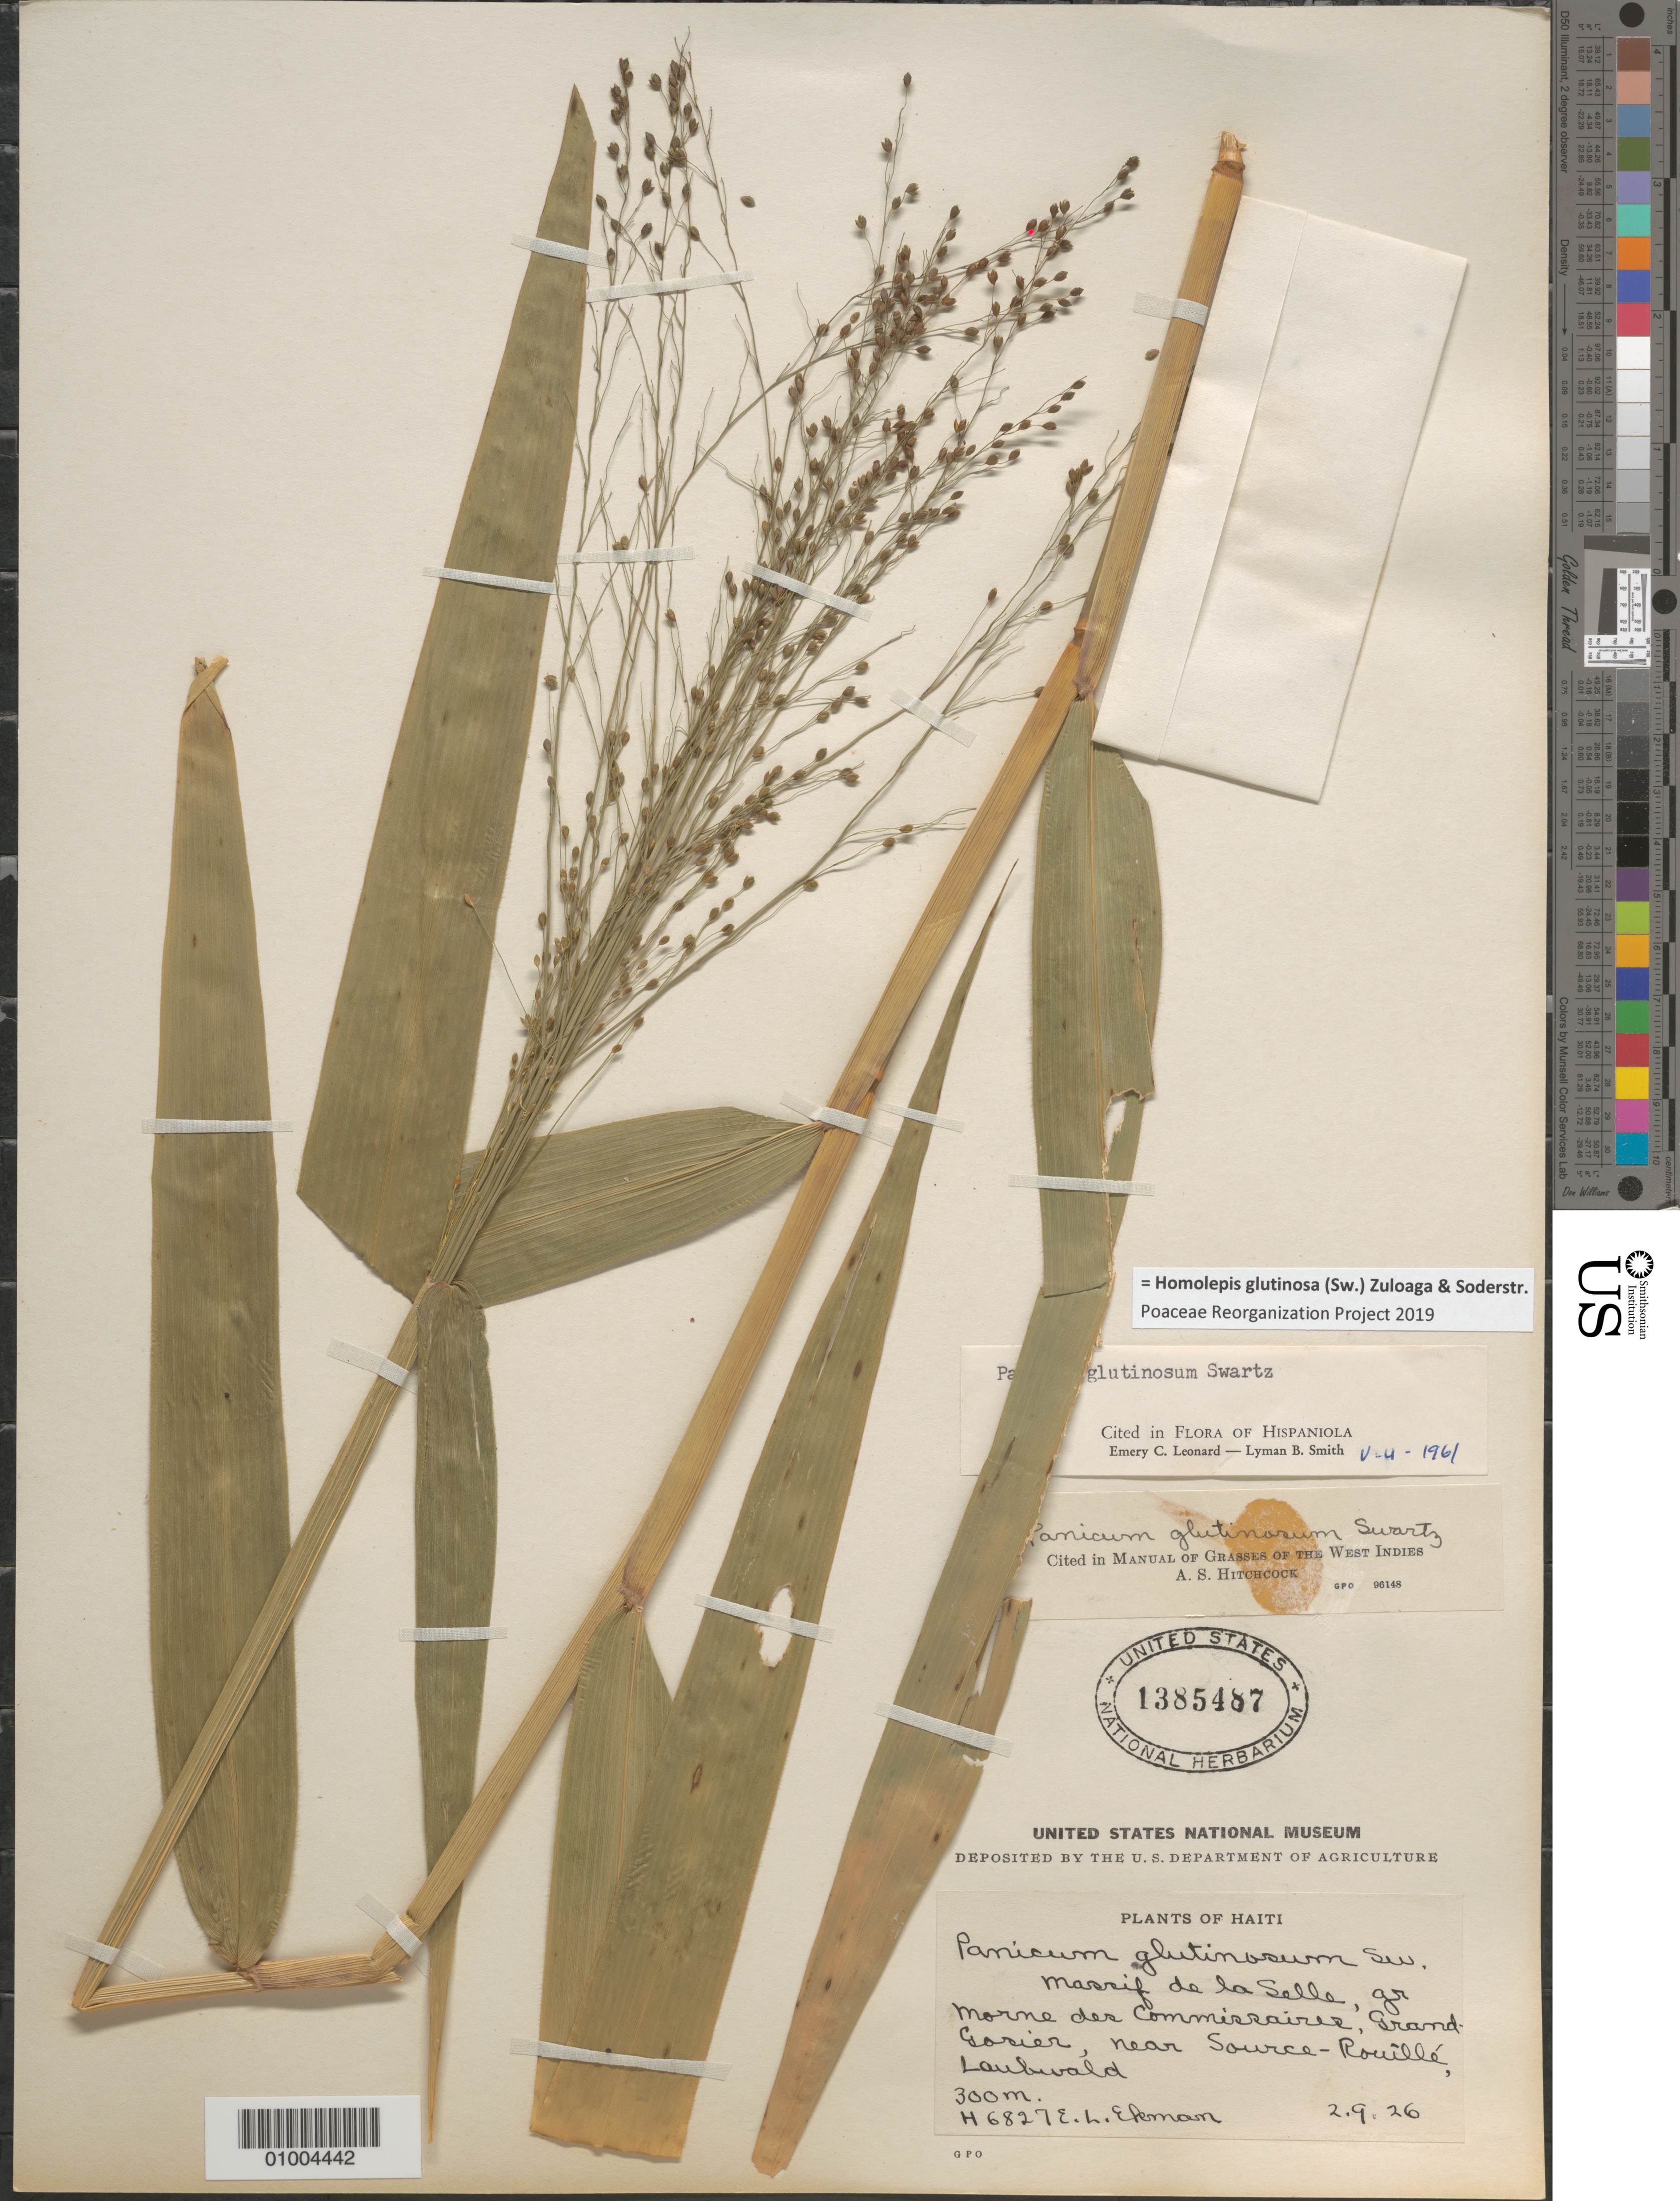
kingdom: Plantae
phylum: Tracheophyta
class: Liliopsida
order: Poales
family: Poaceae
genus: Homolepis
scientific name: Homolepis glutinosa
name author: (Sw.) Zuloaga & Soderstr.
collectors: E. L. Ekman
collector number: H 6827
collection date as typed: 09 Feb 1926 or 02 Sep 1926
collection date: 1926-02-09 or 1926-09-02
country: Haiti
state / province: Sud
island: Hispaniola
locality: Massif de la Salle, Morne des Commissaires, Grand Gosier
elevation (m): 300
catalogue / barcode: US 1385487